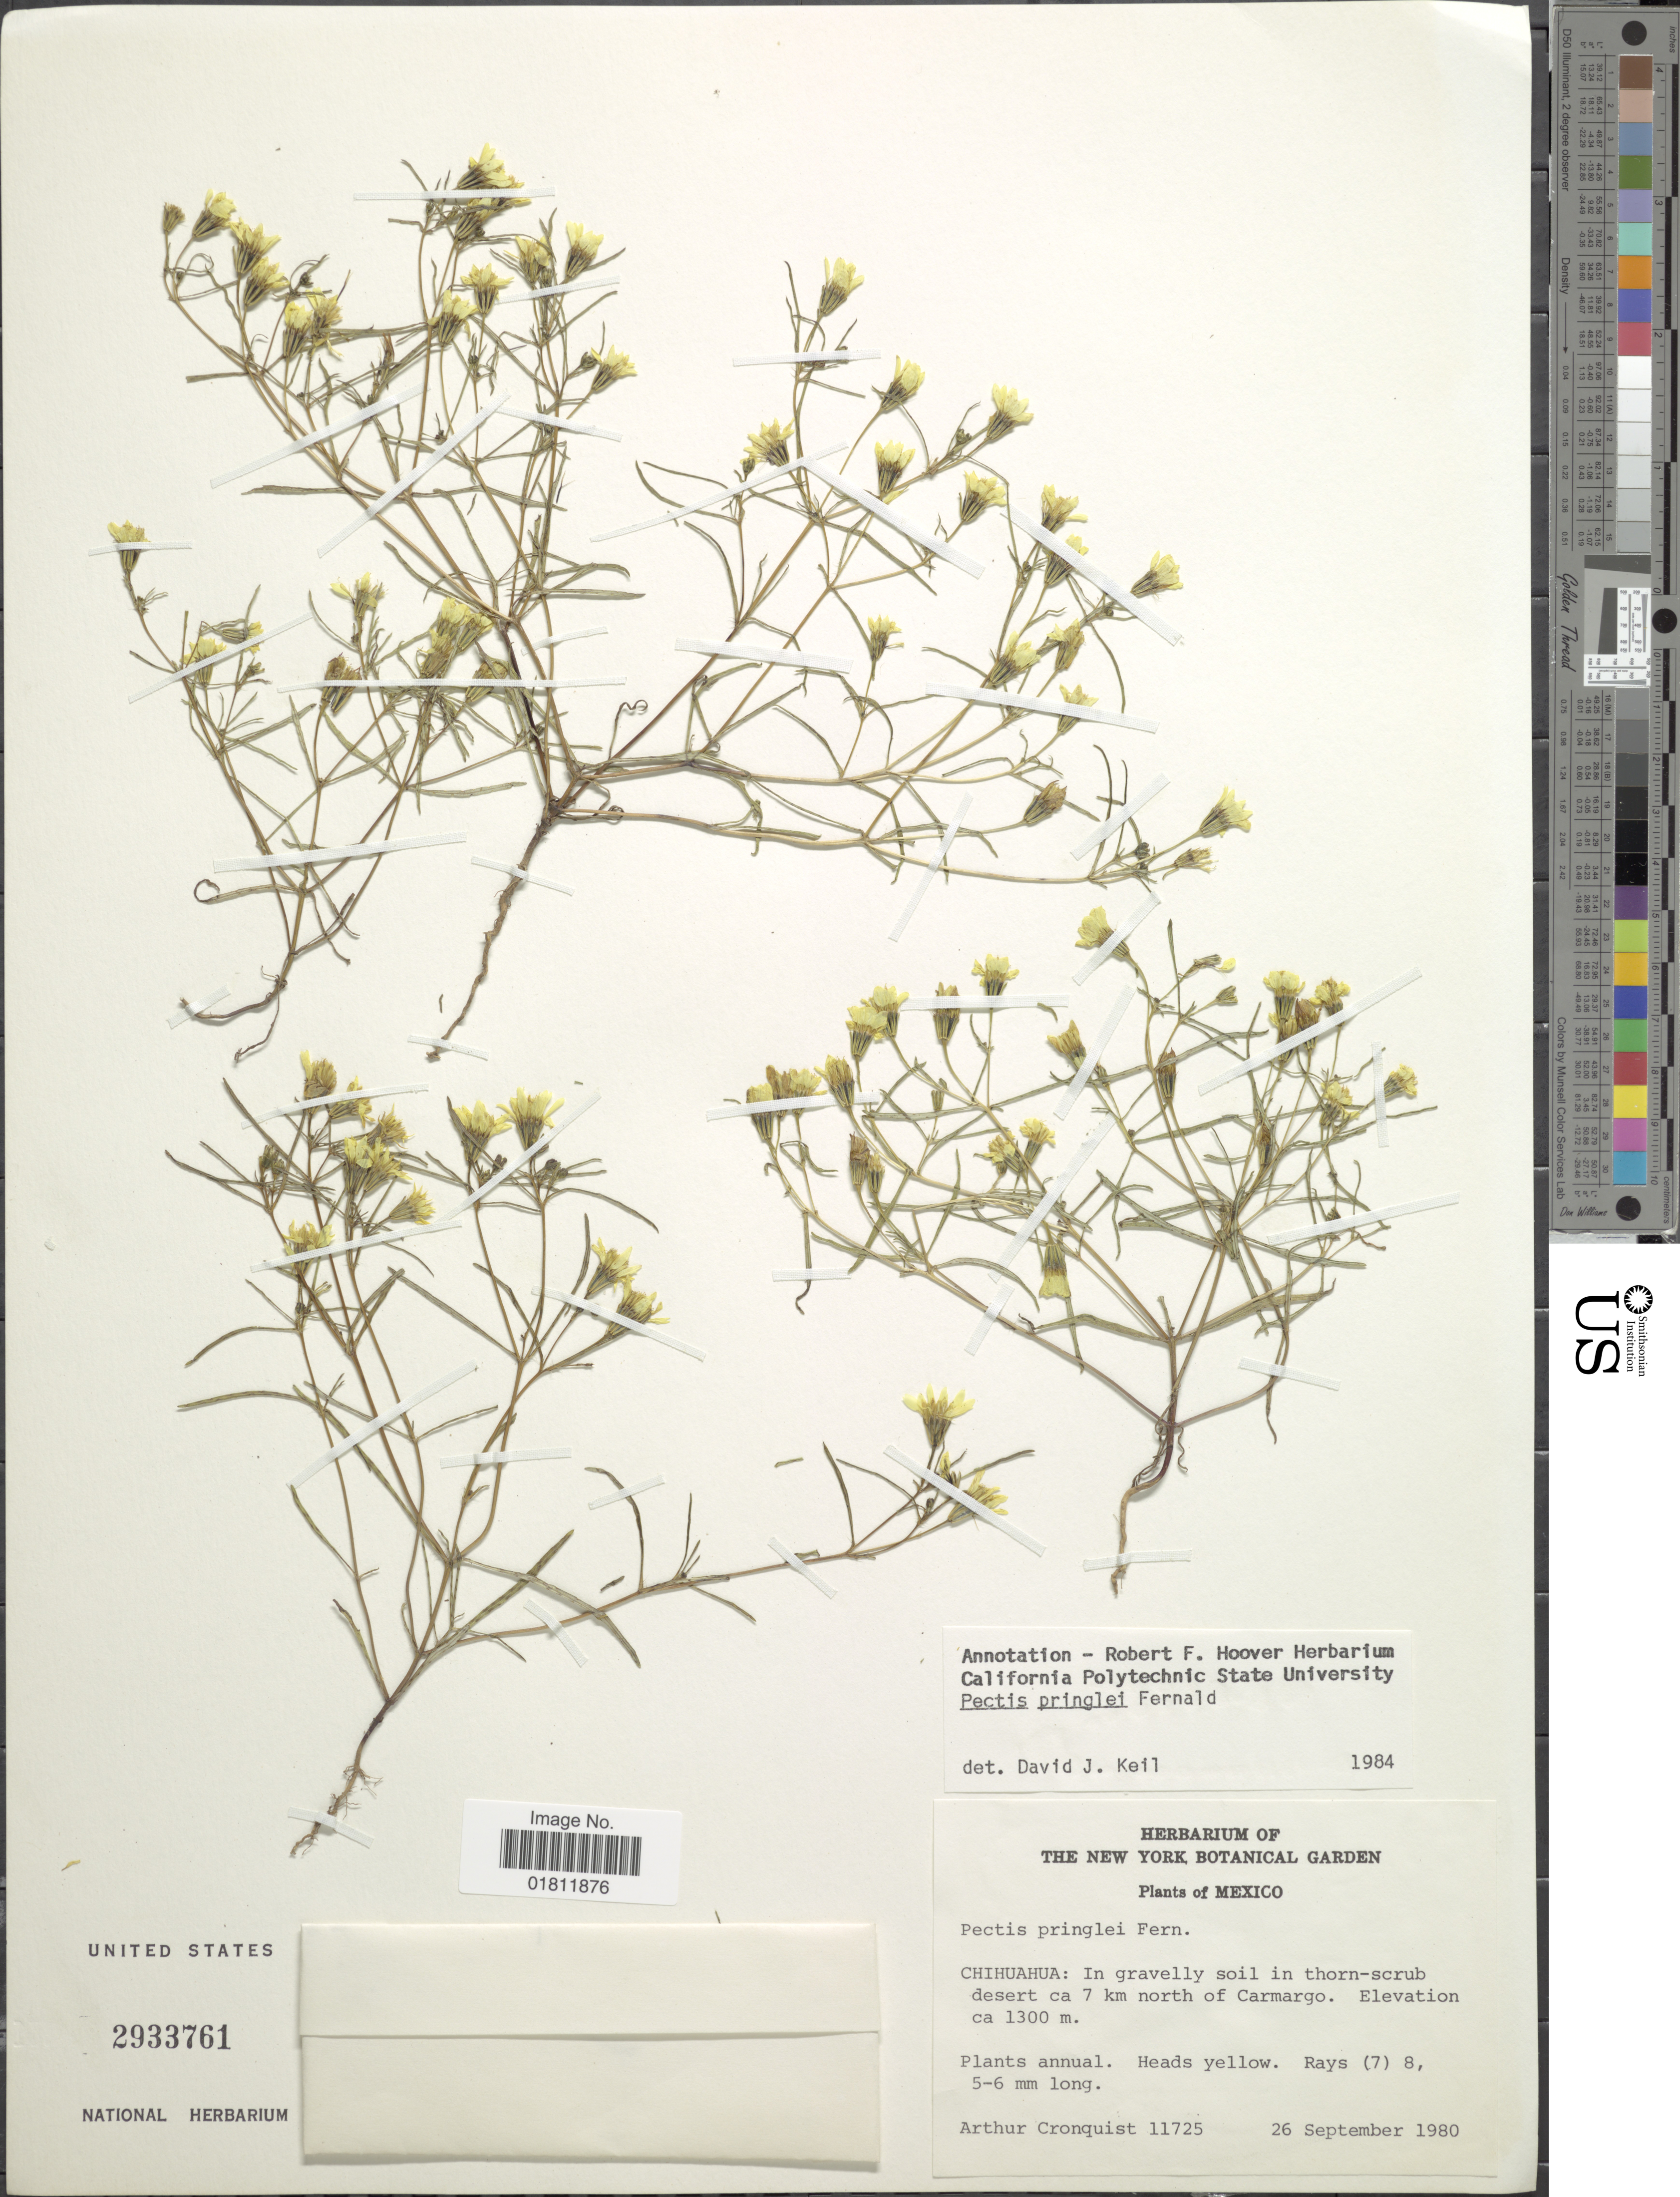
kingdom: Plantae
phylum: Tracheophyta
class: Magnoliopsida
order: Asterales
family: Asteraceae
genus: Pectis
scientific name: Pectis pringlei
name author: Fernald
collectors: A. J. Cronquist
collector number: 11725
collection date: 1980-09-26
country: Mexico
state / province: Chihuahua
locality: Chihuahua: in gravelly soil in the thorn-scrub desert ca 7 km north of Carmargo.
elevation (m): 1300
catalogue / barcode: US 2933761